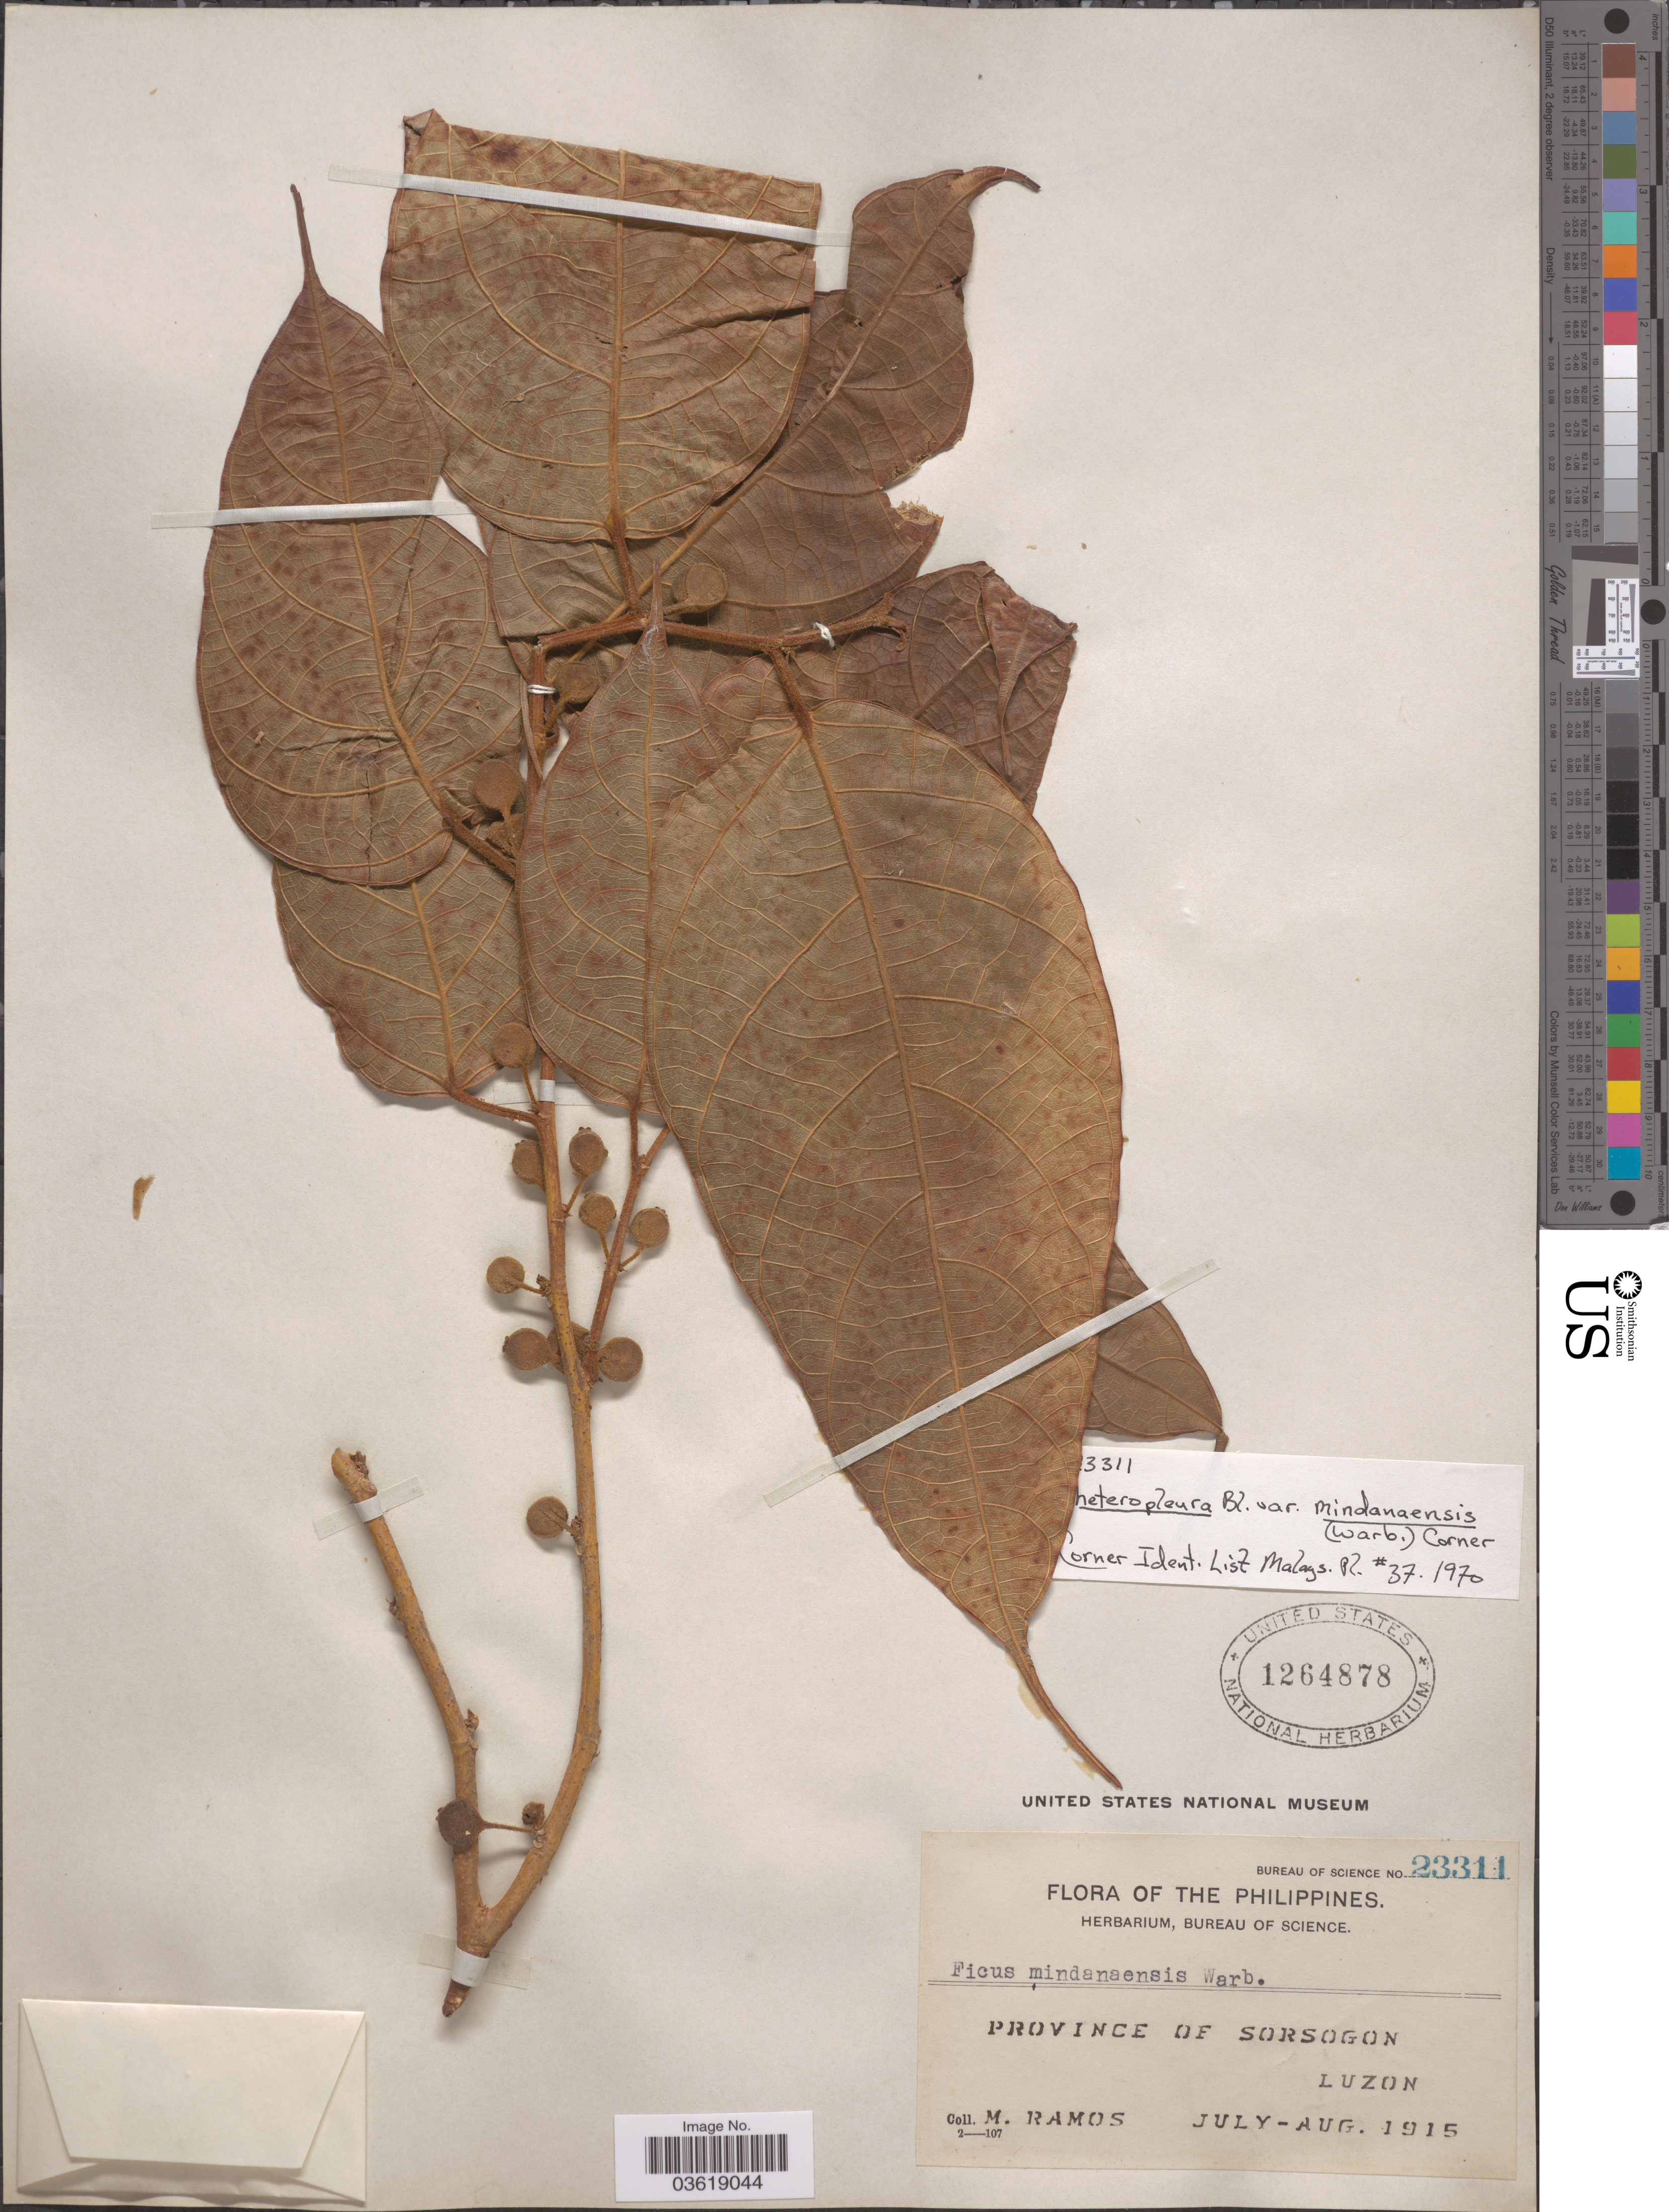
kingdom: Plantae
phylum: Tracheophyta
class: Magnoliopsida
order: Rosales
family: Moraceae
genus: Ficus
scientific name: Ficus heteropleura var. mindanaensis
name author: (Warb.) Corner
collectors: M. Ramos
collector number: Bureau of Science 23311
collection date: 1915-07/1915-08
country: Philippines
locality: Province of Sorsogon, Luzon.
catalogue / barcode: US 1264878